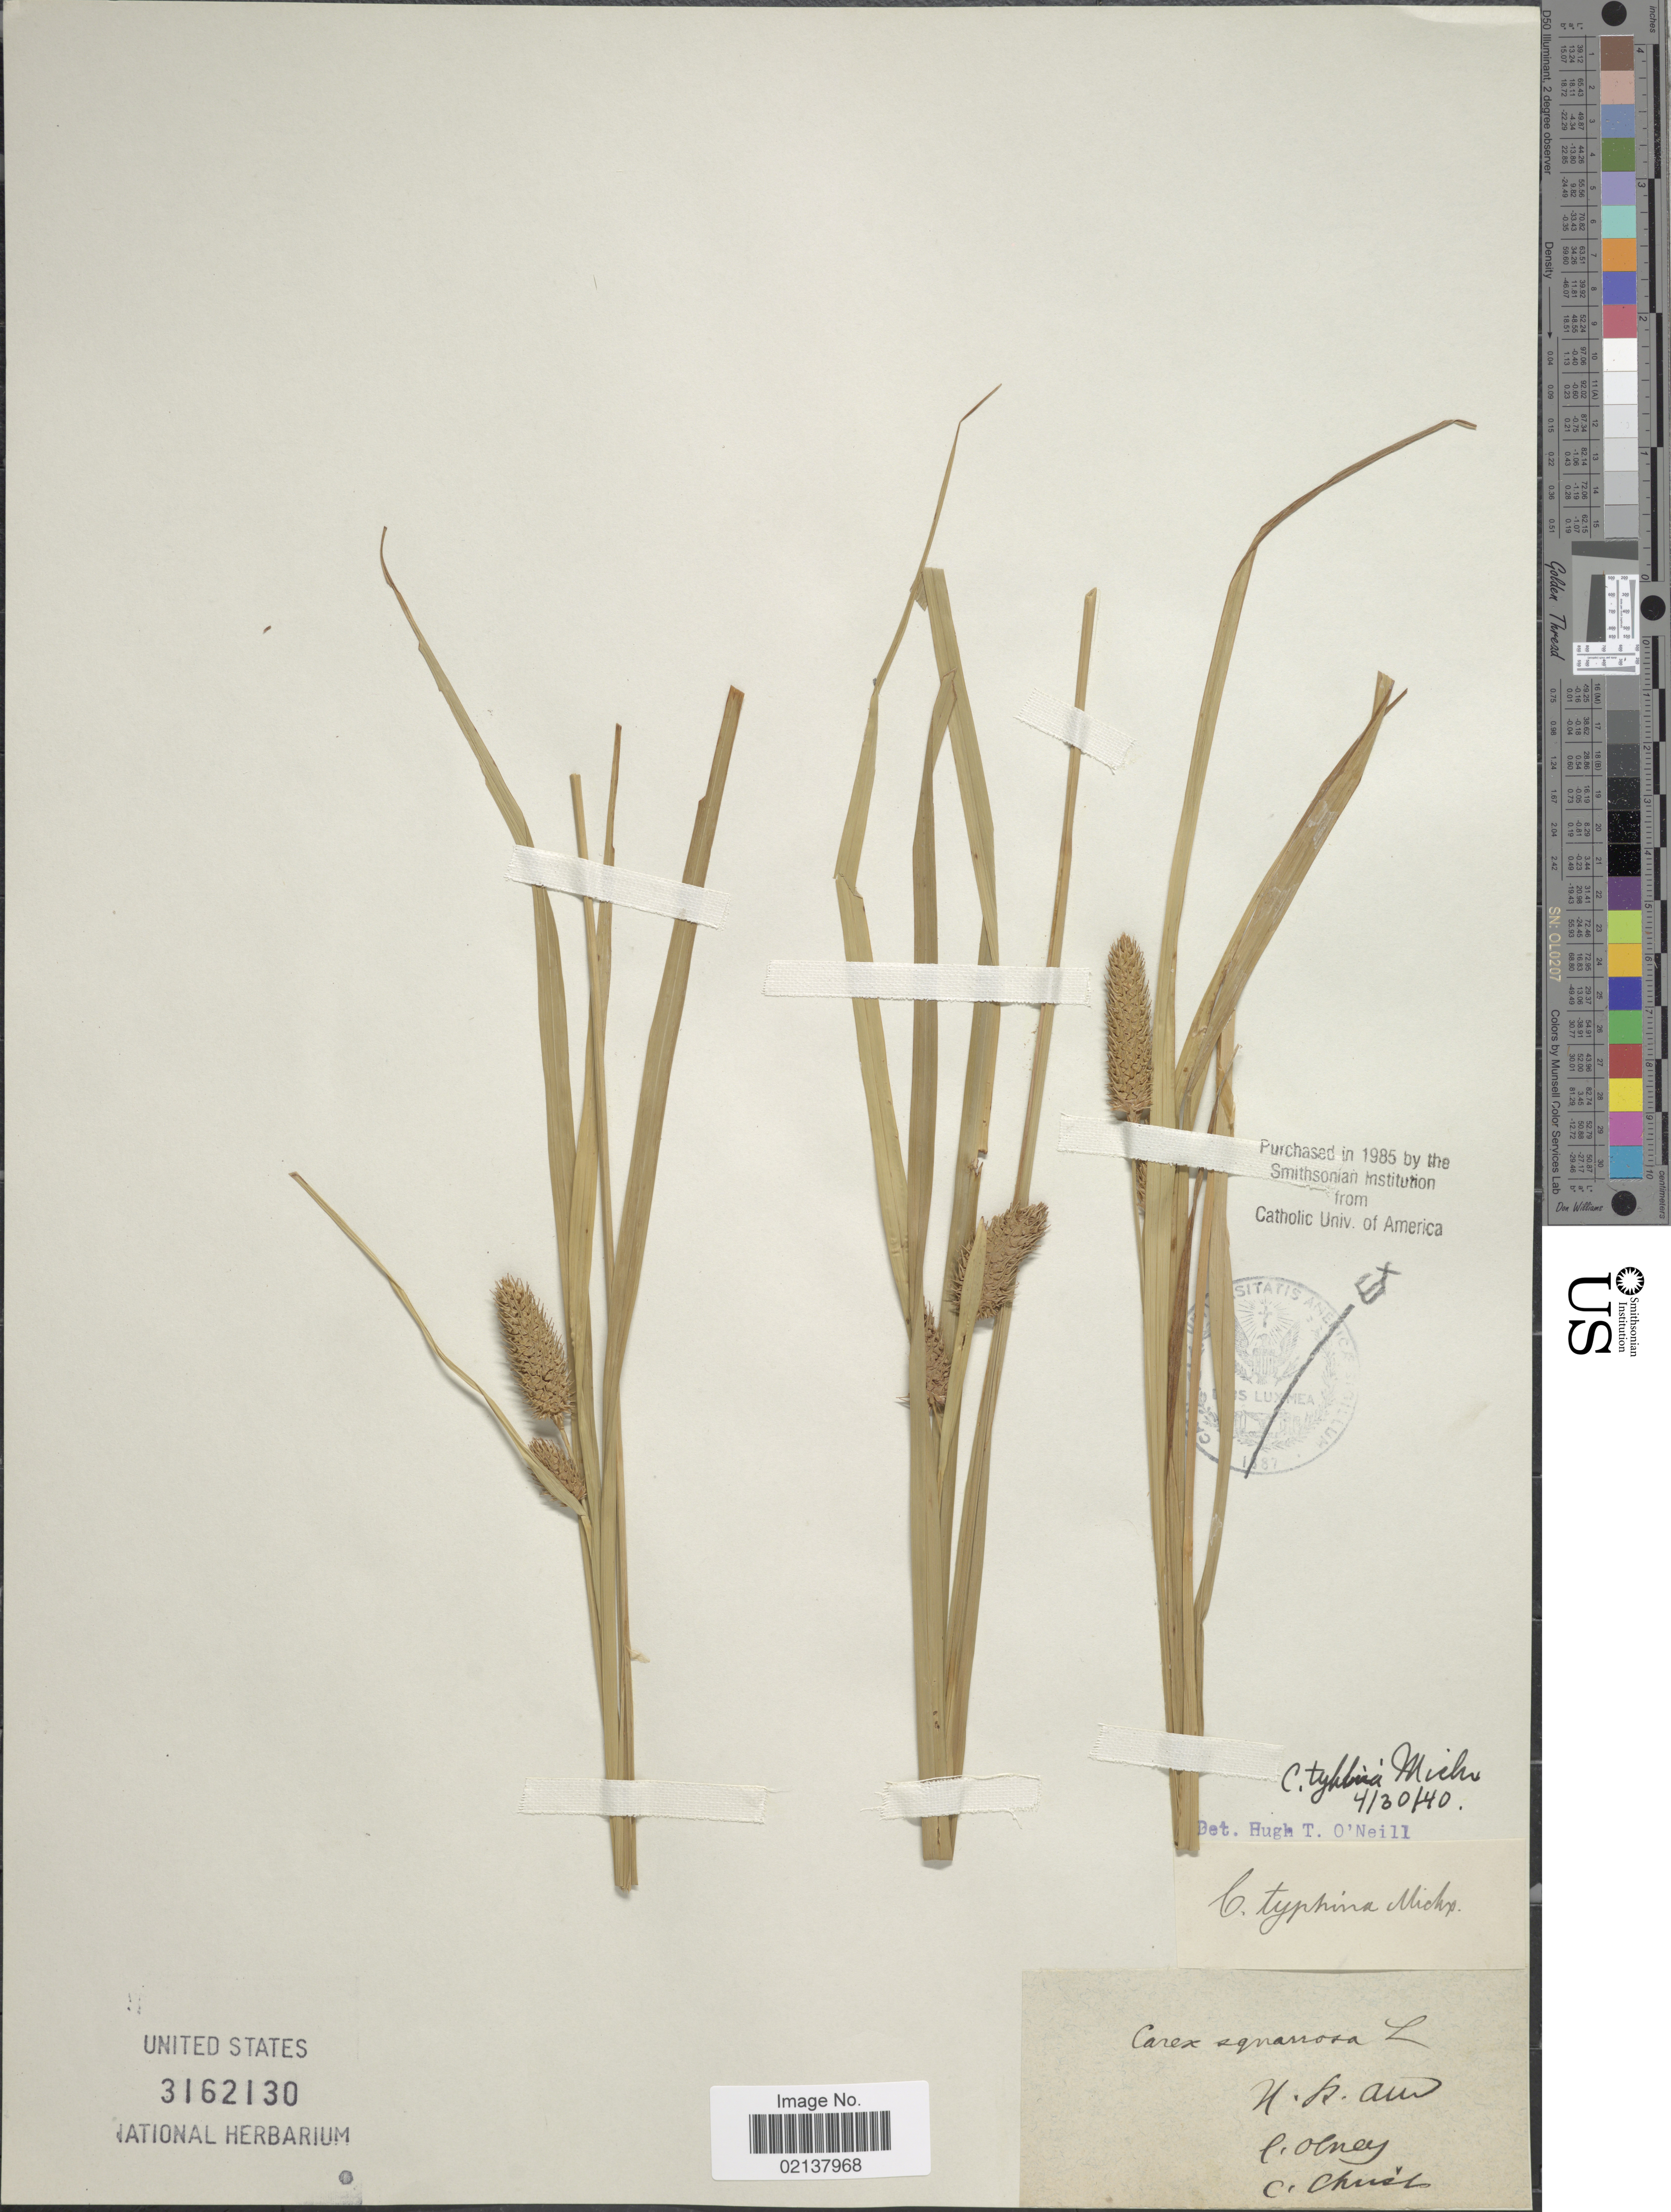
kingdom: Plantae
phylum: Tracheophyta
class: Liliopsida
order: Poales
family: Cyperaceae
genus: Carex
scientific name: Carex typhina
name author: Michx.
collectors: Olney & Christ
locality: N.R. Am.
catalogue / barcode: US 3162130